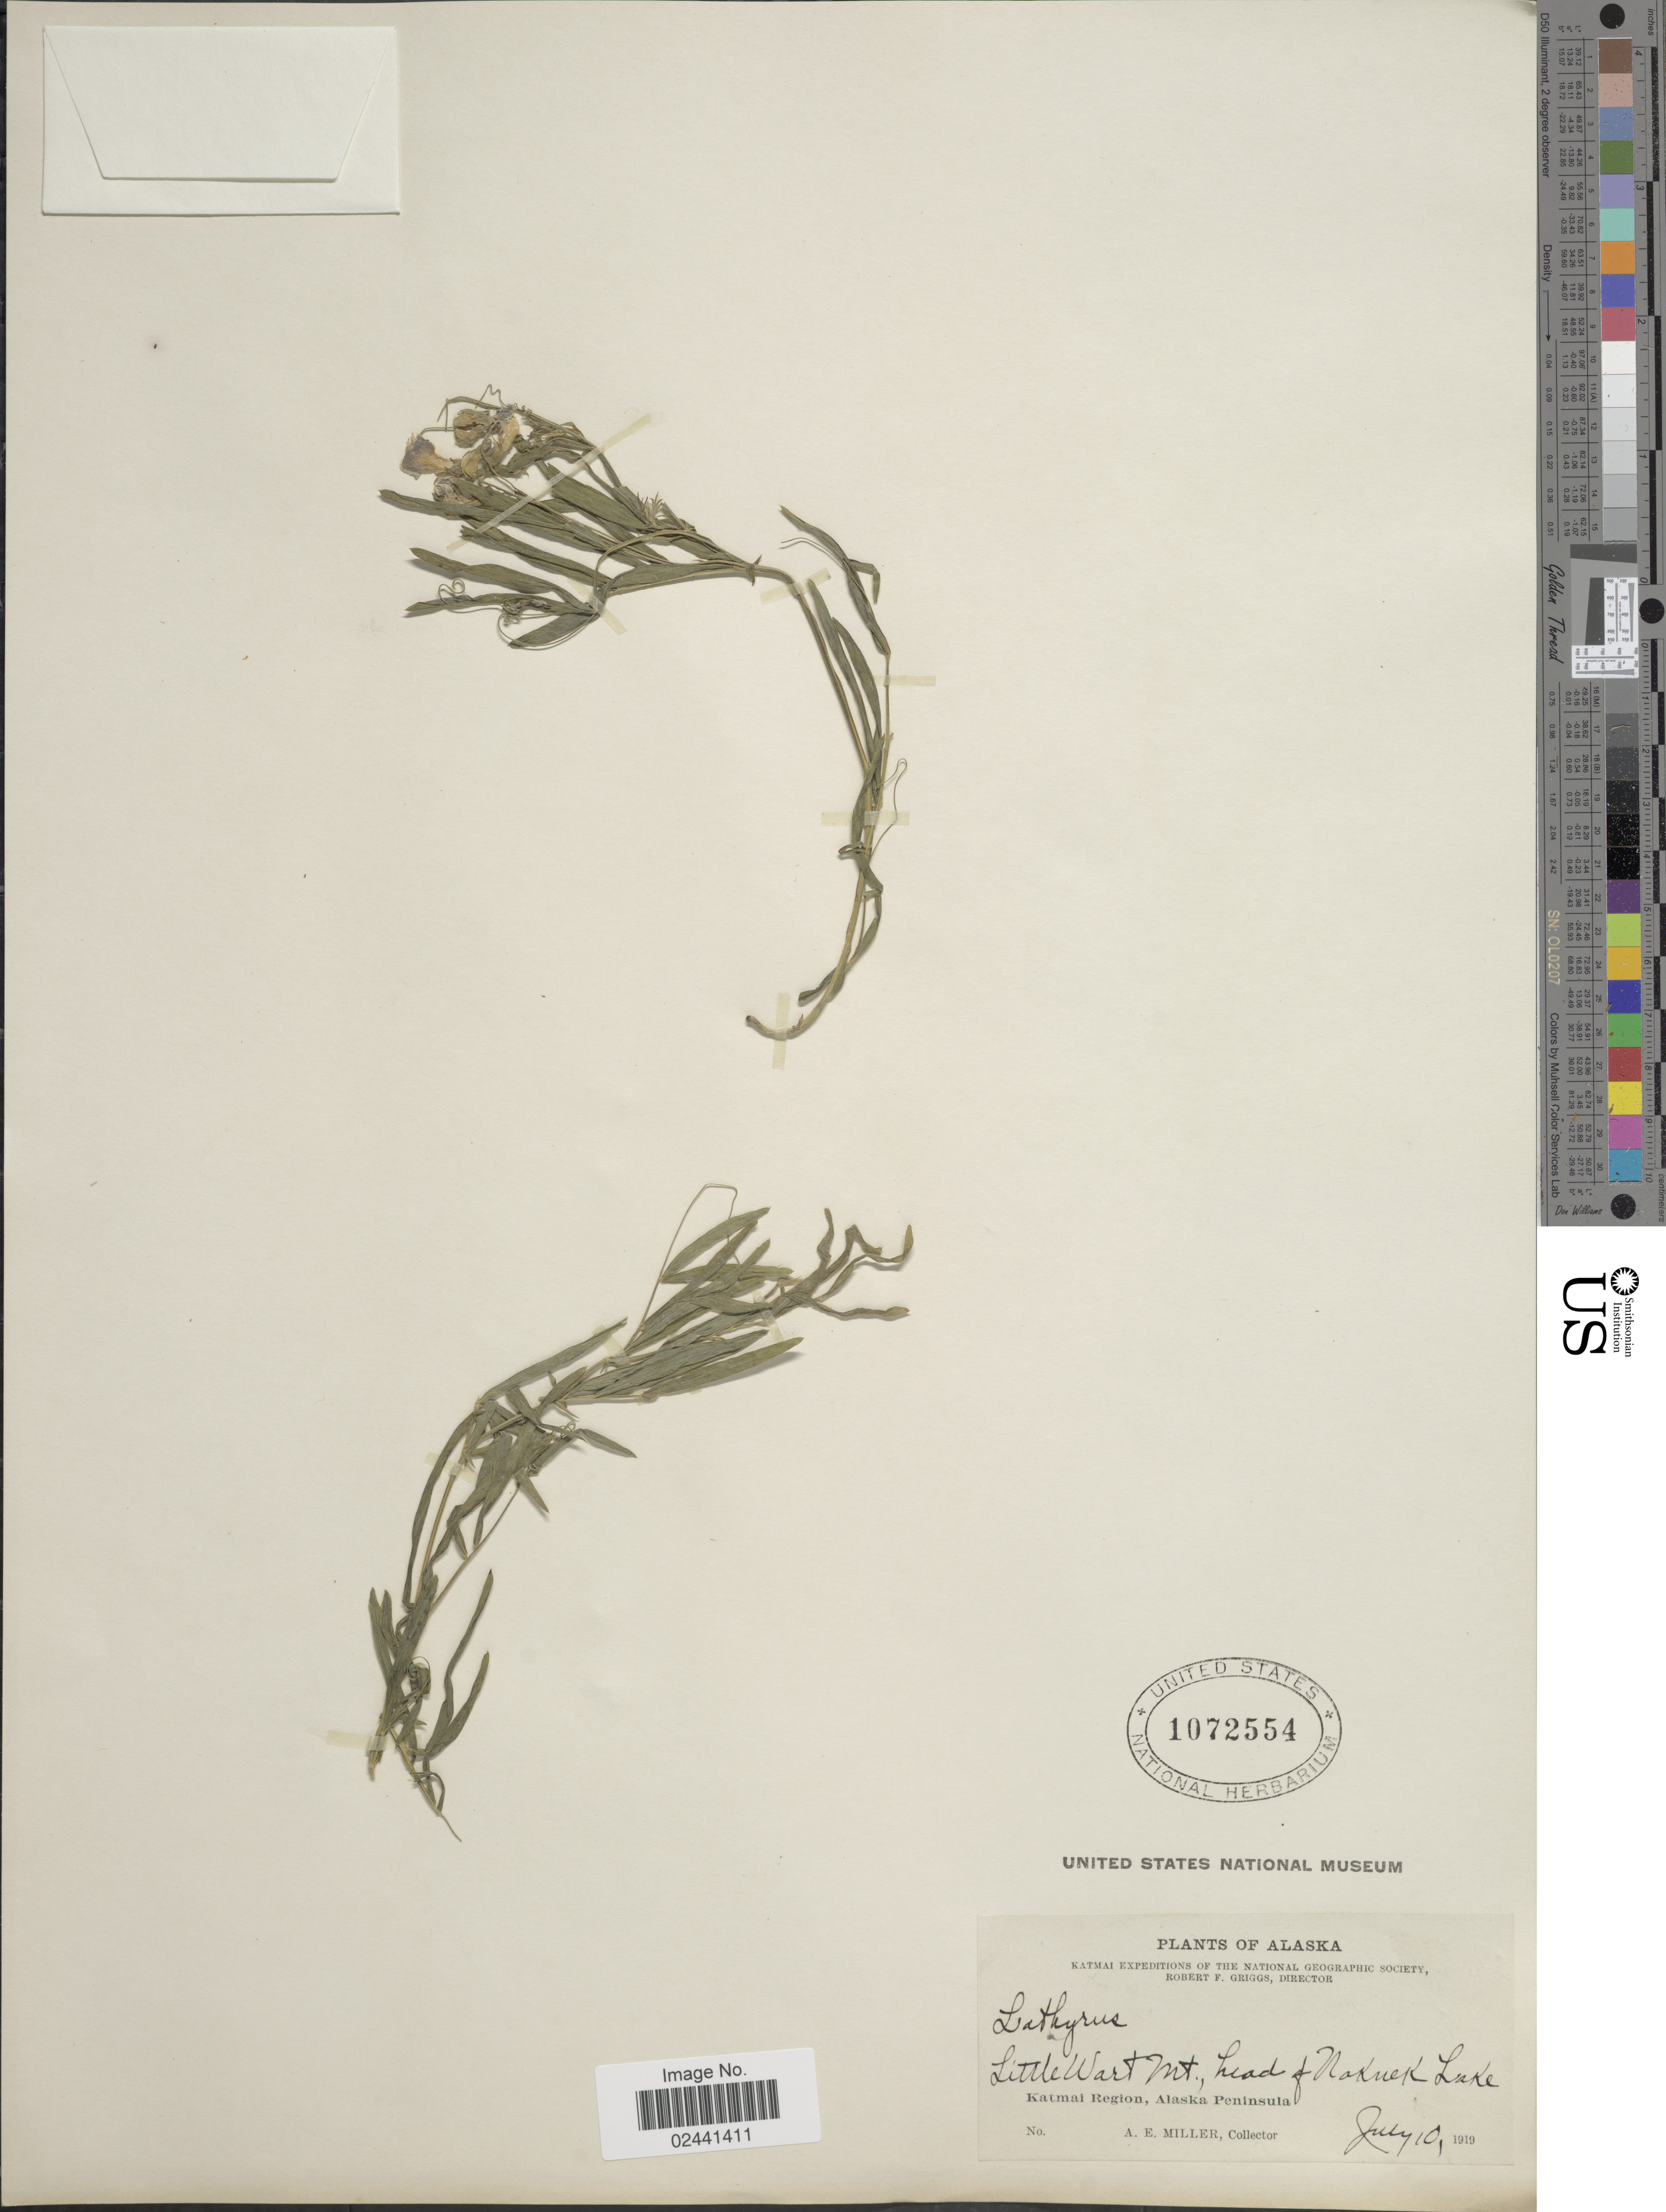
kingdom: Plantae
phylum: Tracheophyta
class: Magnoliopsida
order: Fabales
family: Fabaceae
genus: Lathyrus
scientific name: Lathyrus palustris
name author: L.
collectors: A. E. Miller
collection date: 1919-07-10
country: United States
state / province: Alaska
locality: Katmai, Little Wart Mt., head of Naknel Lake, Katmai Region, Alaska Peninsula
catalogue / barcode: US 1072554